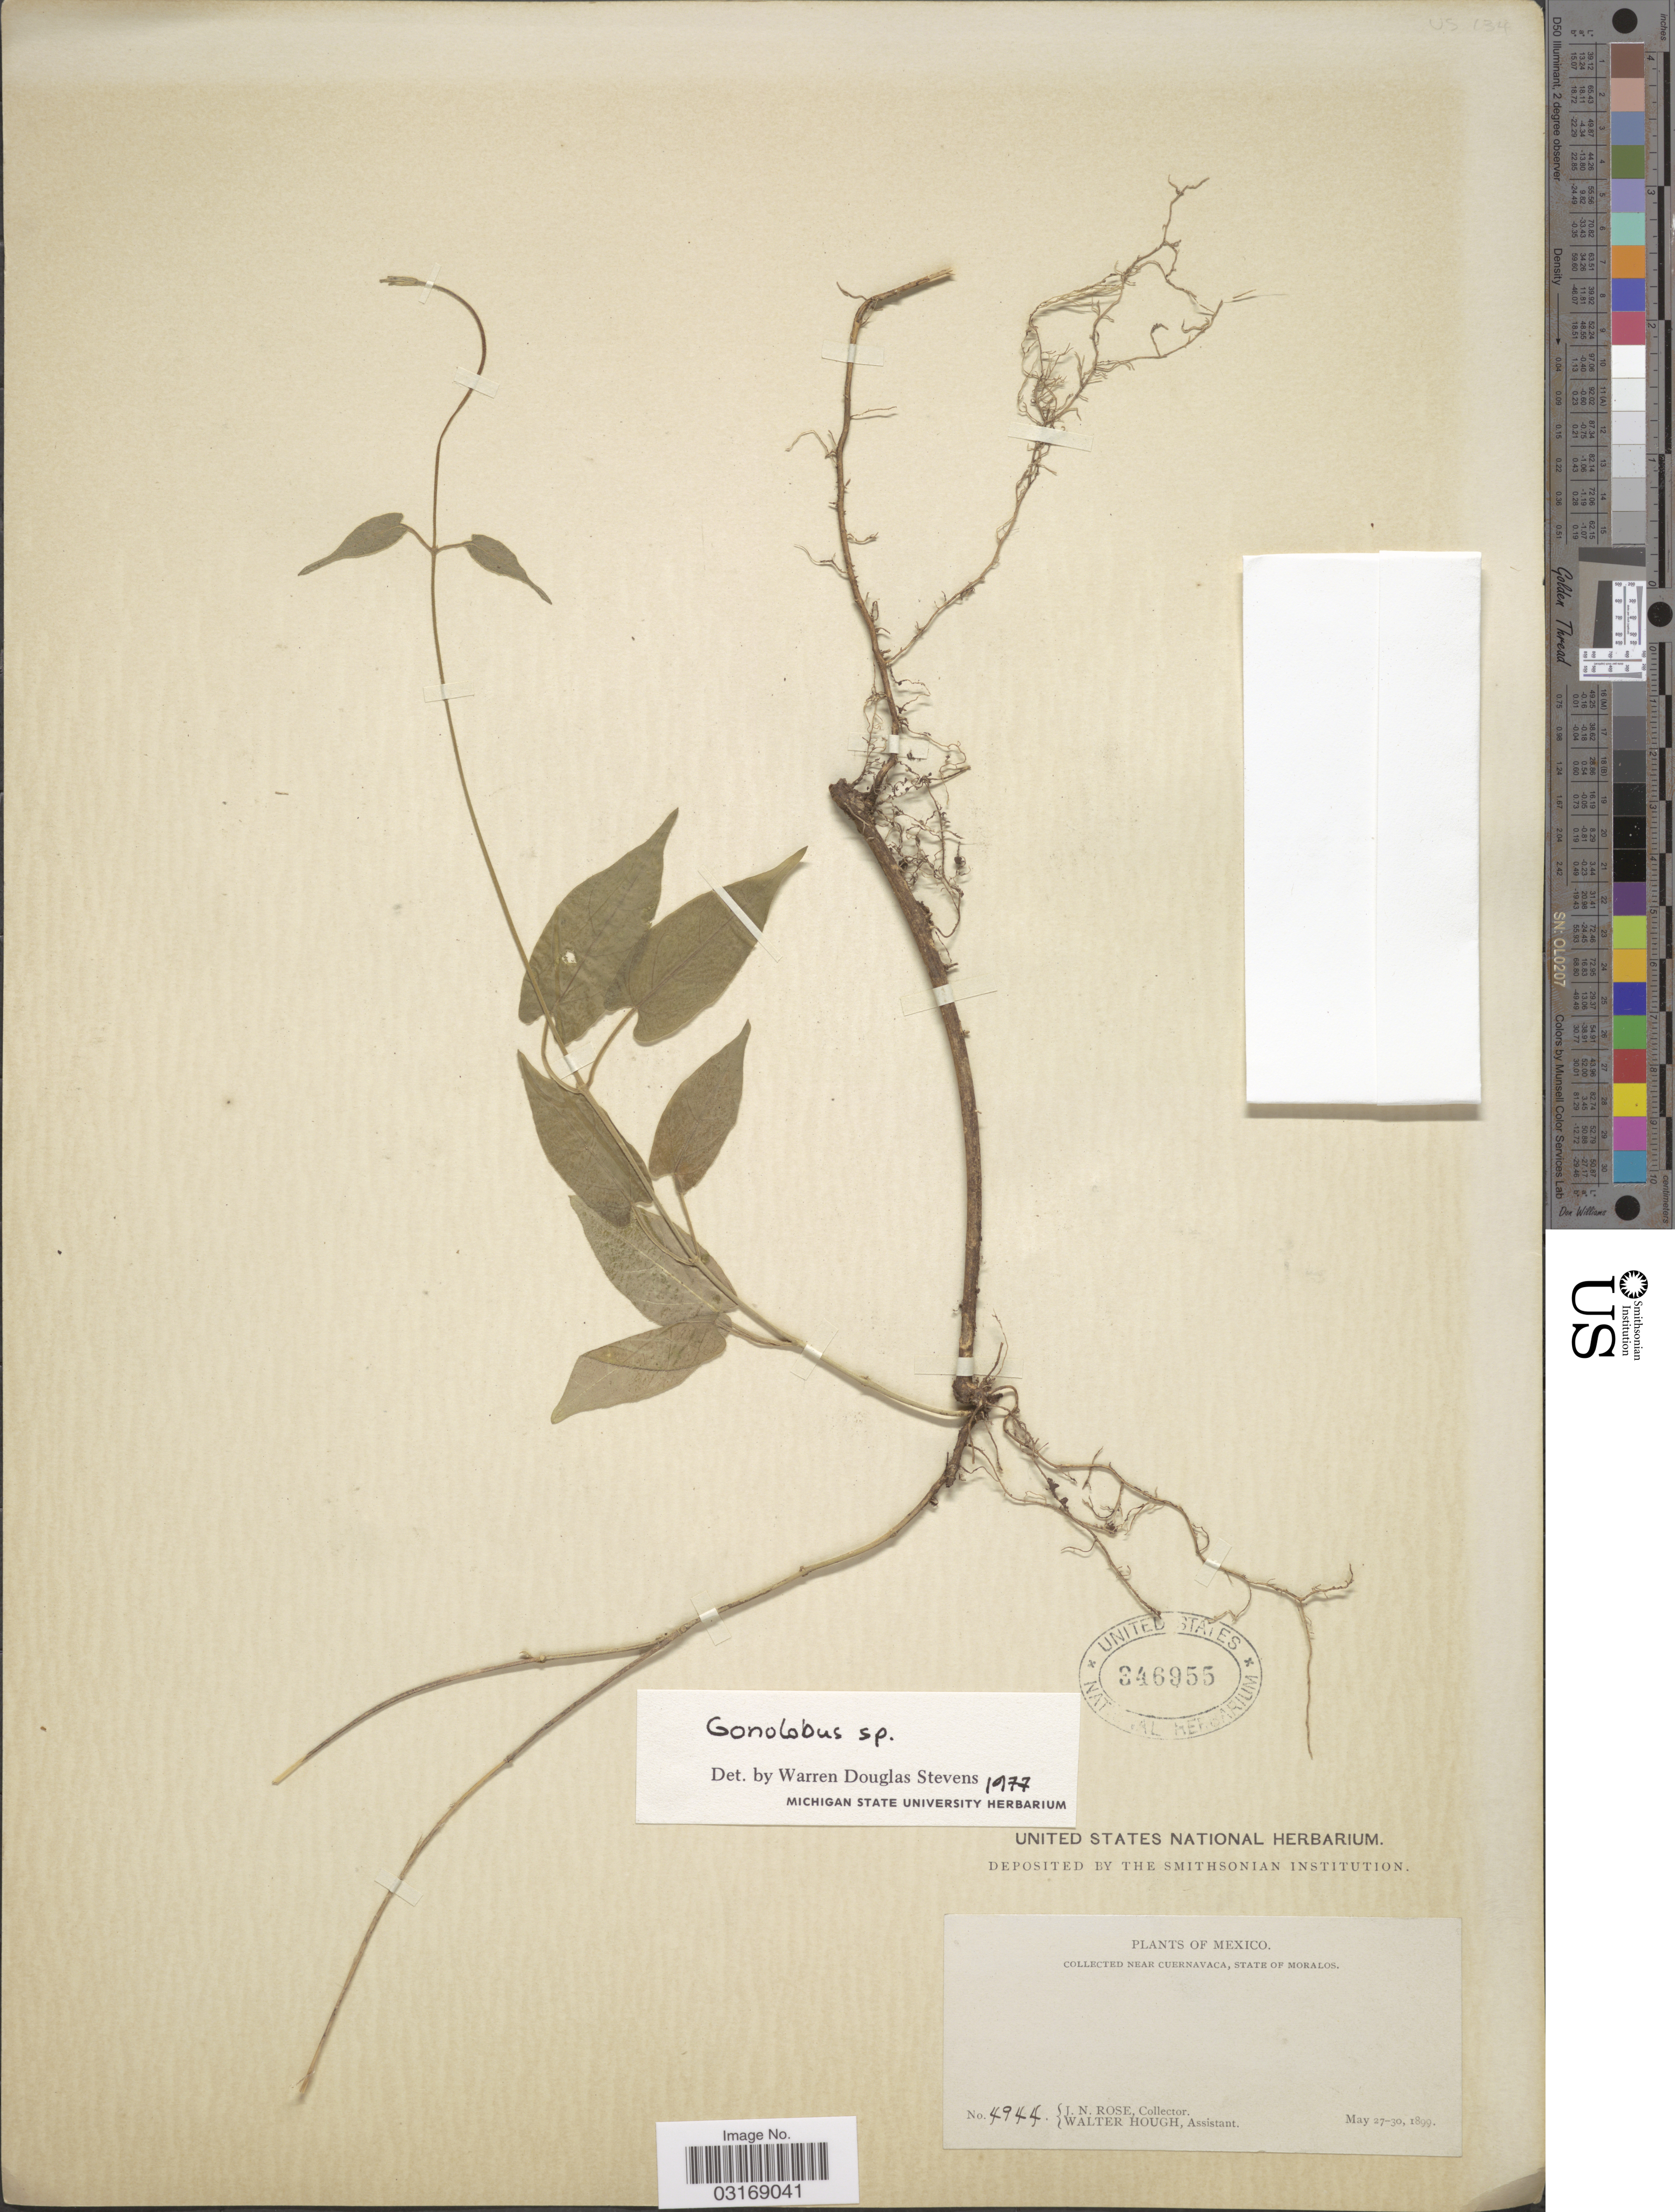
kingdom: Plantae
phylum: Tracheophyta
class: Magnoliopsida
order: Gentianales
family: Apocynaceae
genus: Gonolobus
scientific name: Gonolobus sp.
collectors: J. N. Rose & W. Hough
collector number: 4944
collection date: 1899-05-27/1899-05-30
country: Mexico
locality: Near Cuernavaca, State of Moralos.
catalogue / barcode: US 346955